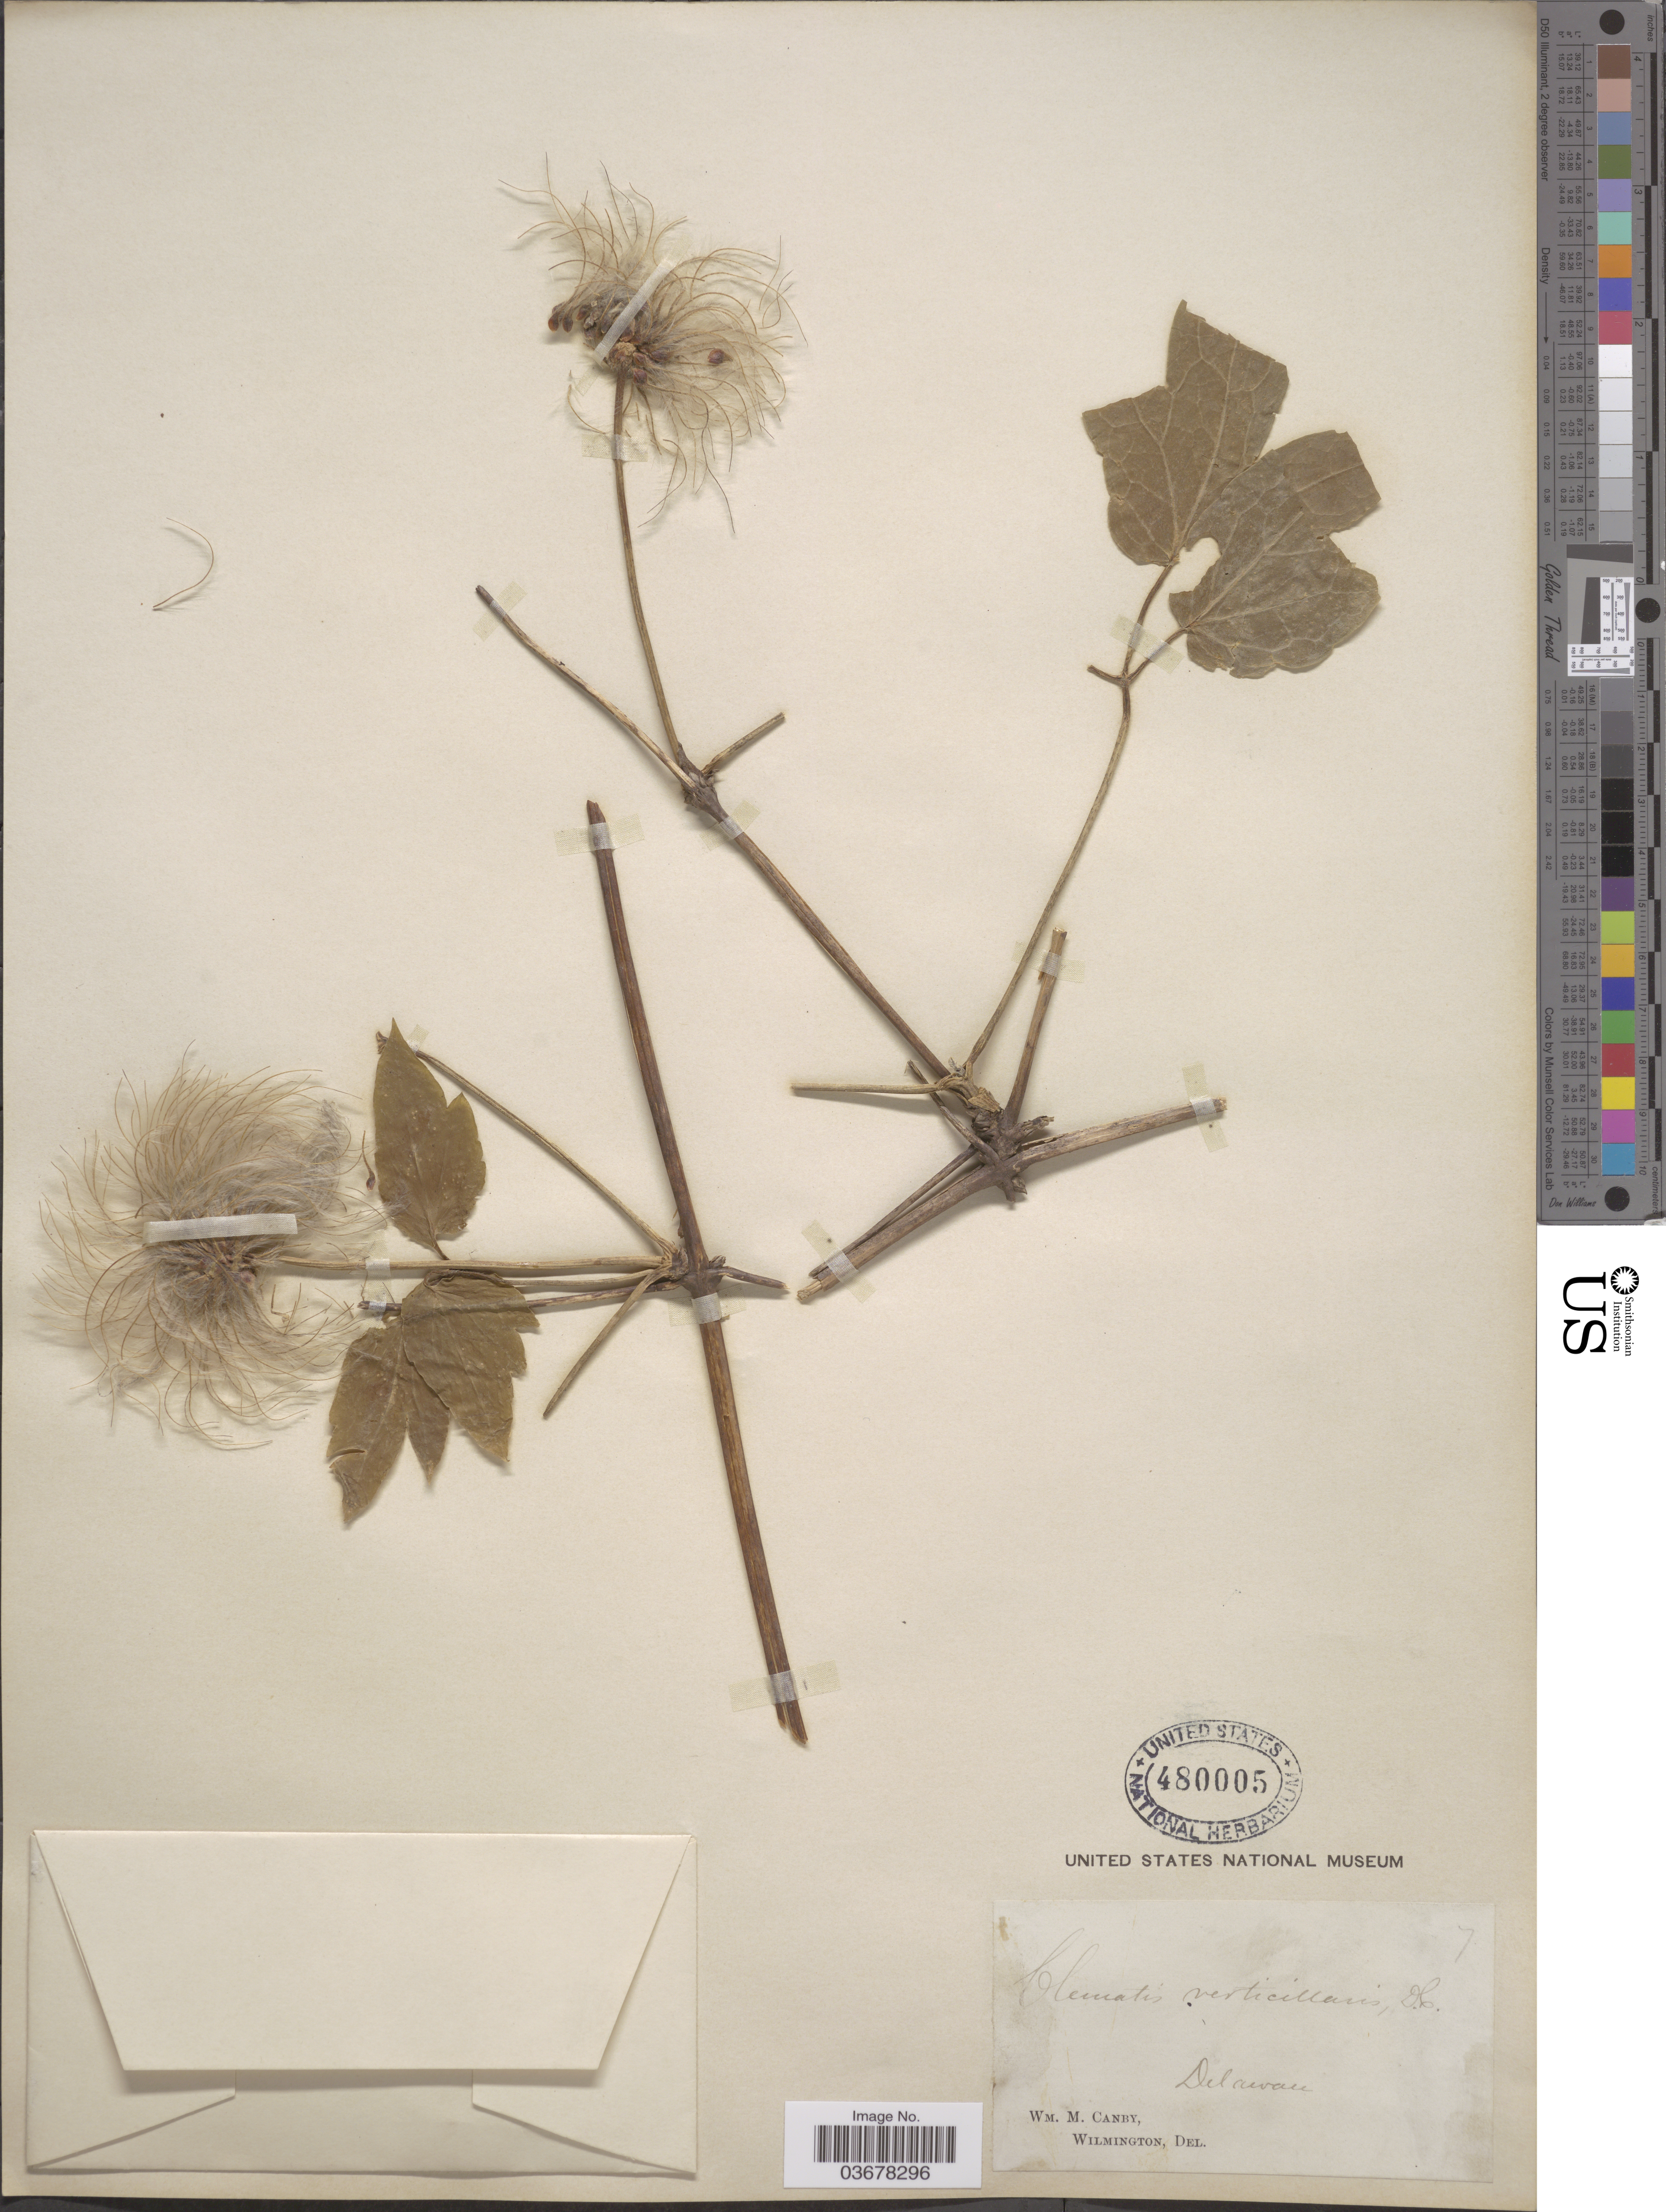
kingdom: Plantae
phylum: Tracheophyta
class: Magnoliopsida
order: Ranunculales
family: Ranunculaceae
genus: Clematis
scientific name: Clematis verticillaris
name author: DC.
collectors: W. M. Canby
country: United States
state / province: Delaware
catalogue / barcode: US 480005